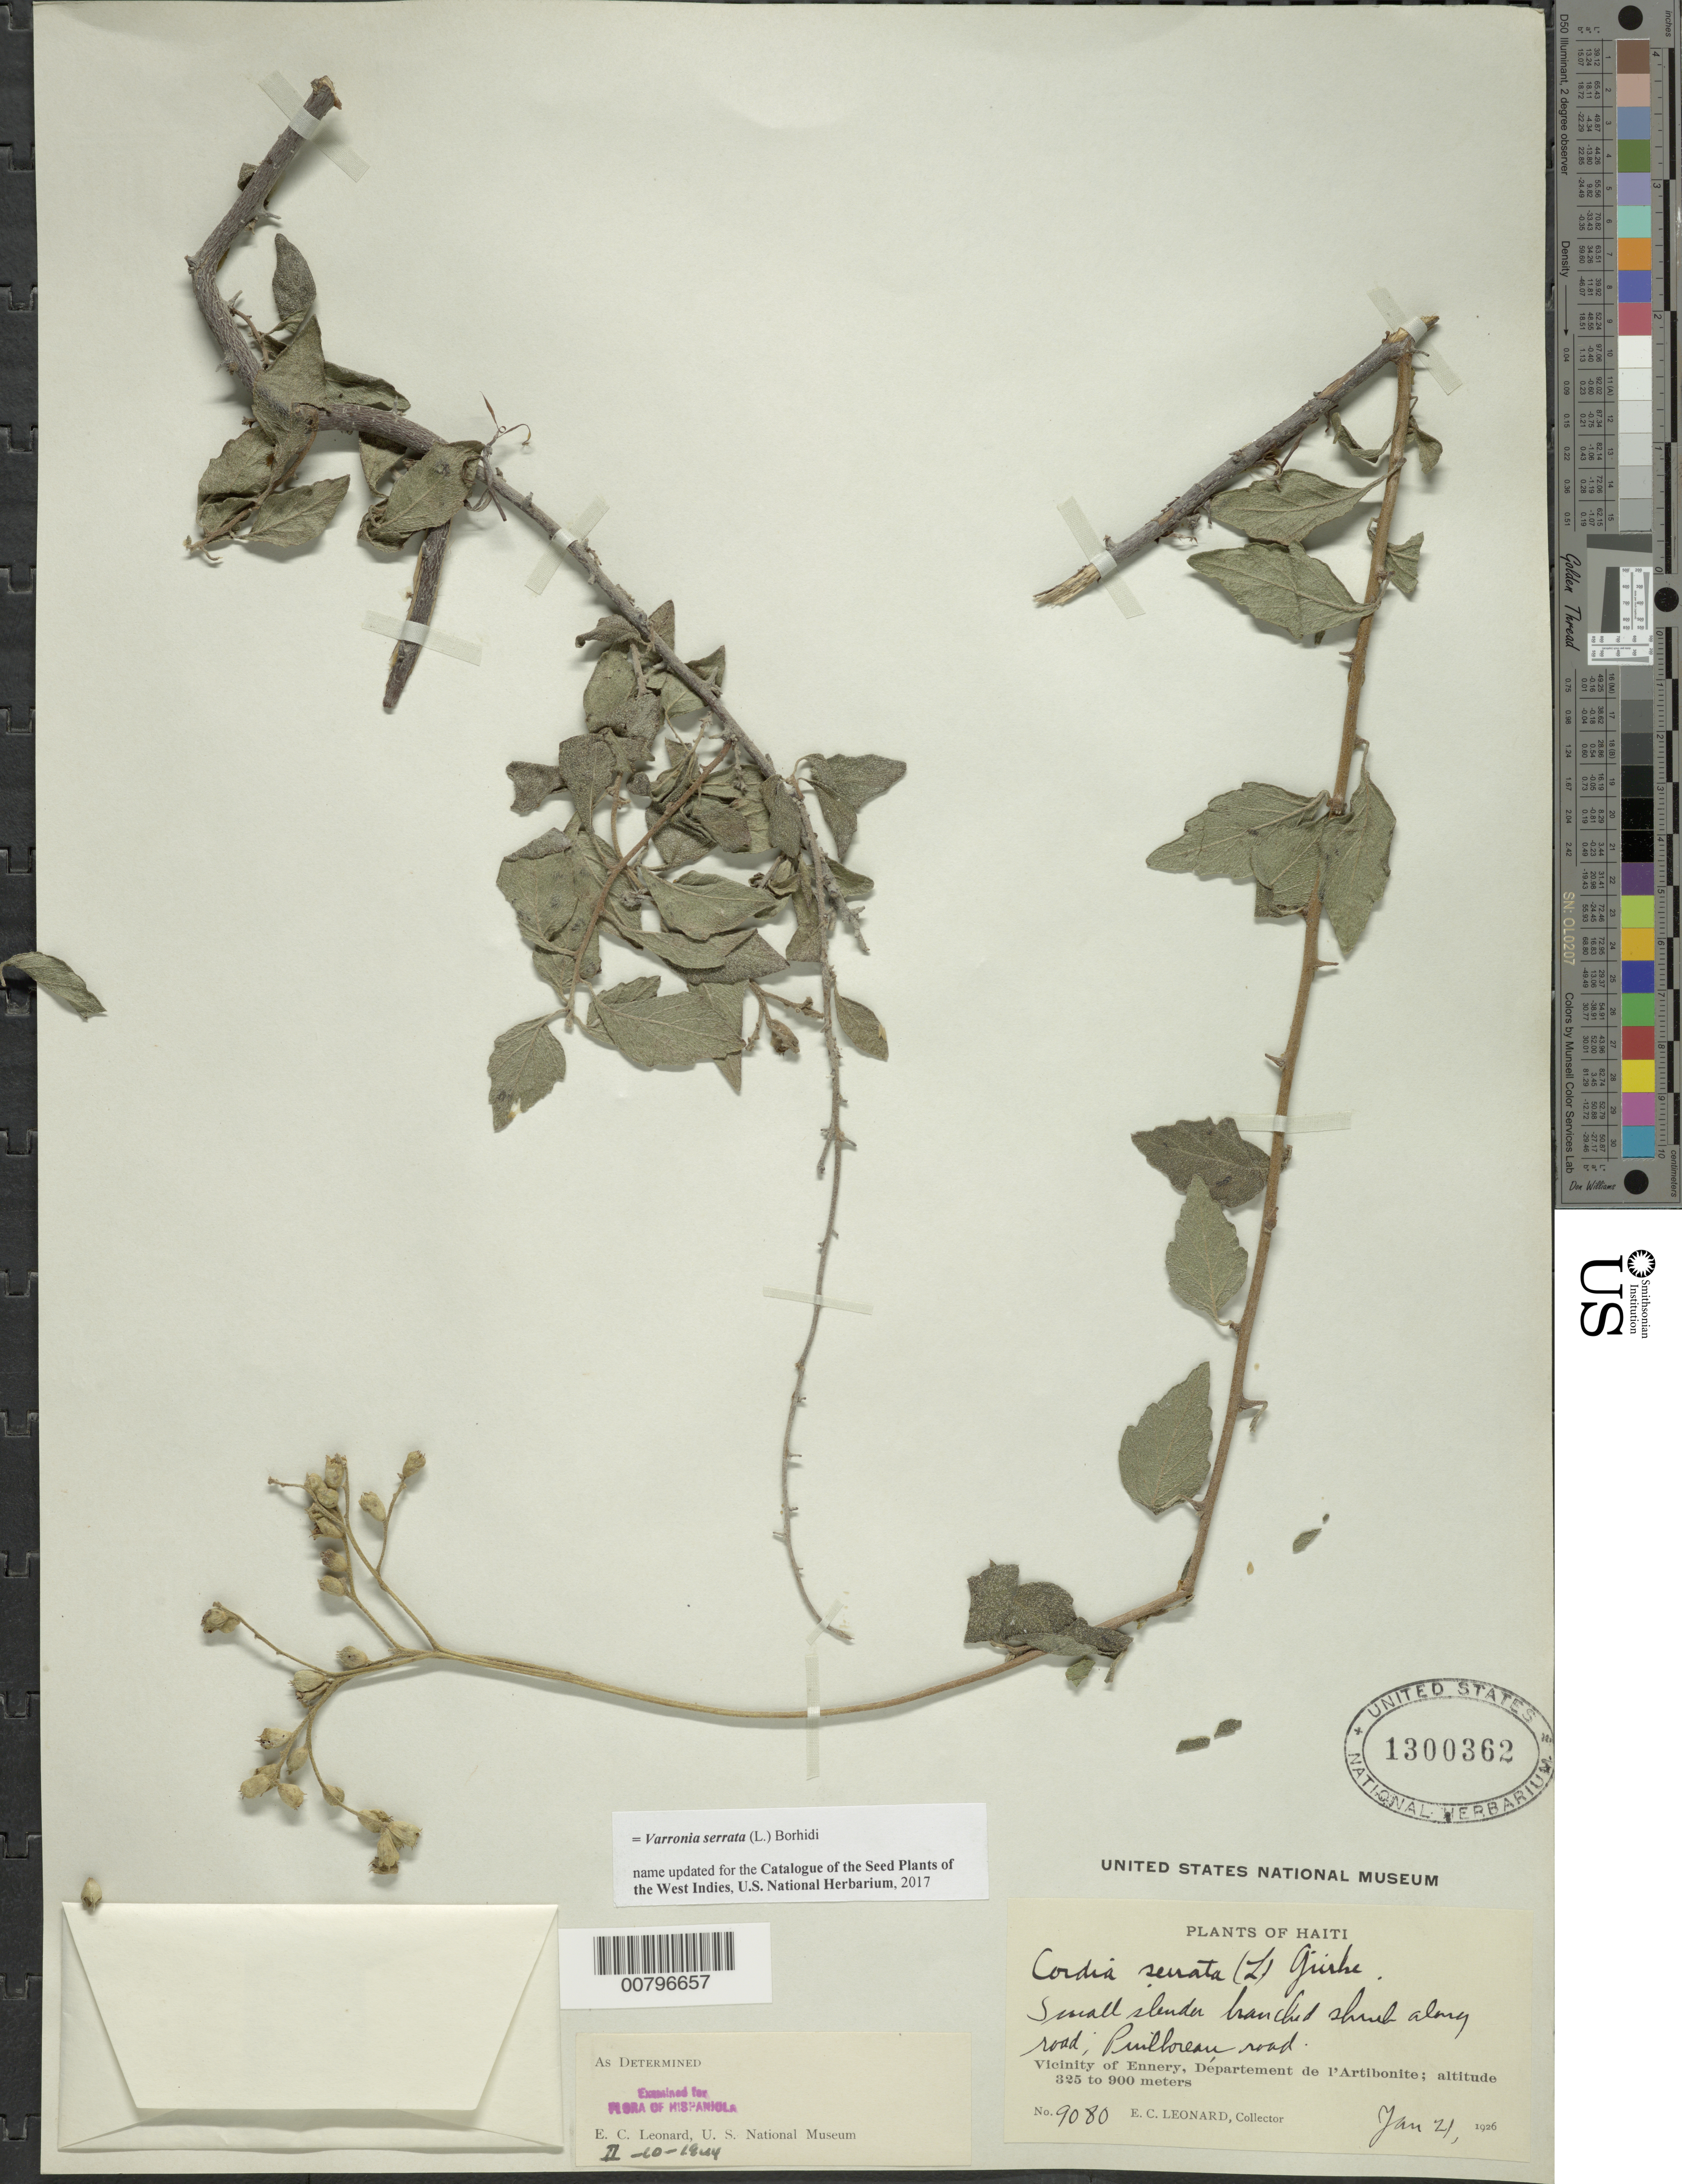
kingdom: Plantae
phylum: Tracheophyta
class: Magnoliopsida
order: Boraginales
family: Cordiaceae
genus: Varronia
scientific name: Varronia serrata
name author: (L.) Borhidi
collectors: E. C. Leonard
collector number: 9080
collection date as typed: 21 Jan 1926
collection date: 1926-01-21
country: Haiti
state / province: Artibonite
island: Hispaniola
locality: Vicinity of Ennery, Puilboreau road.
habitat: Along road.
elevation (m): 325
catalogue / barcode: US 1300362